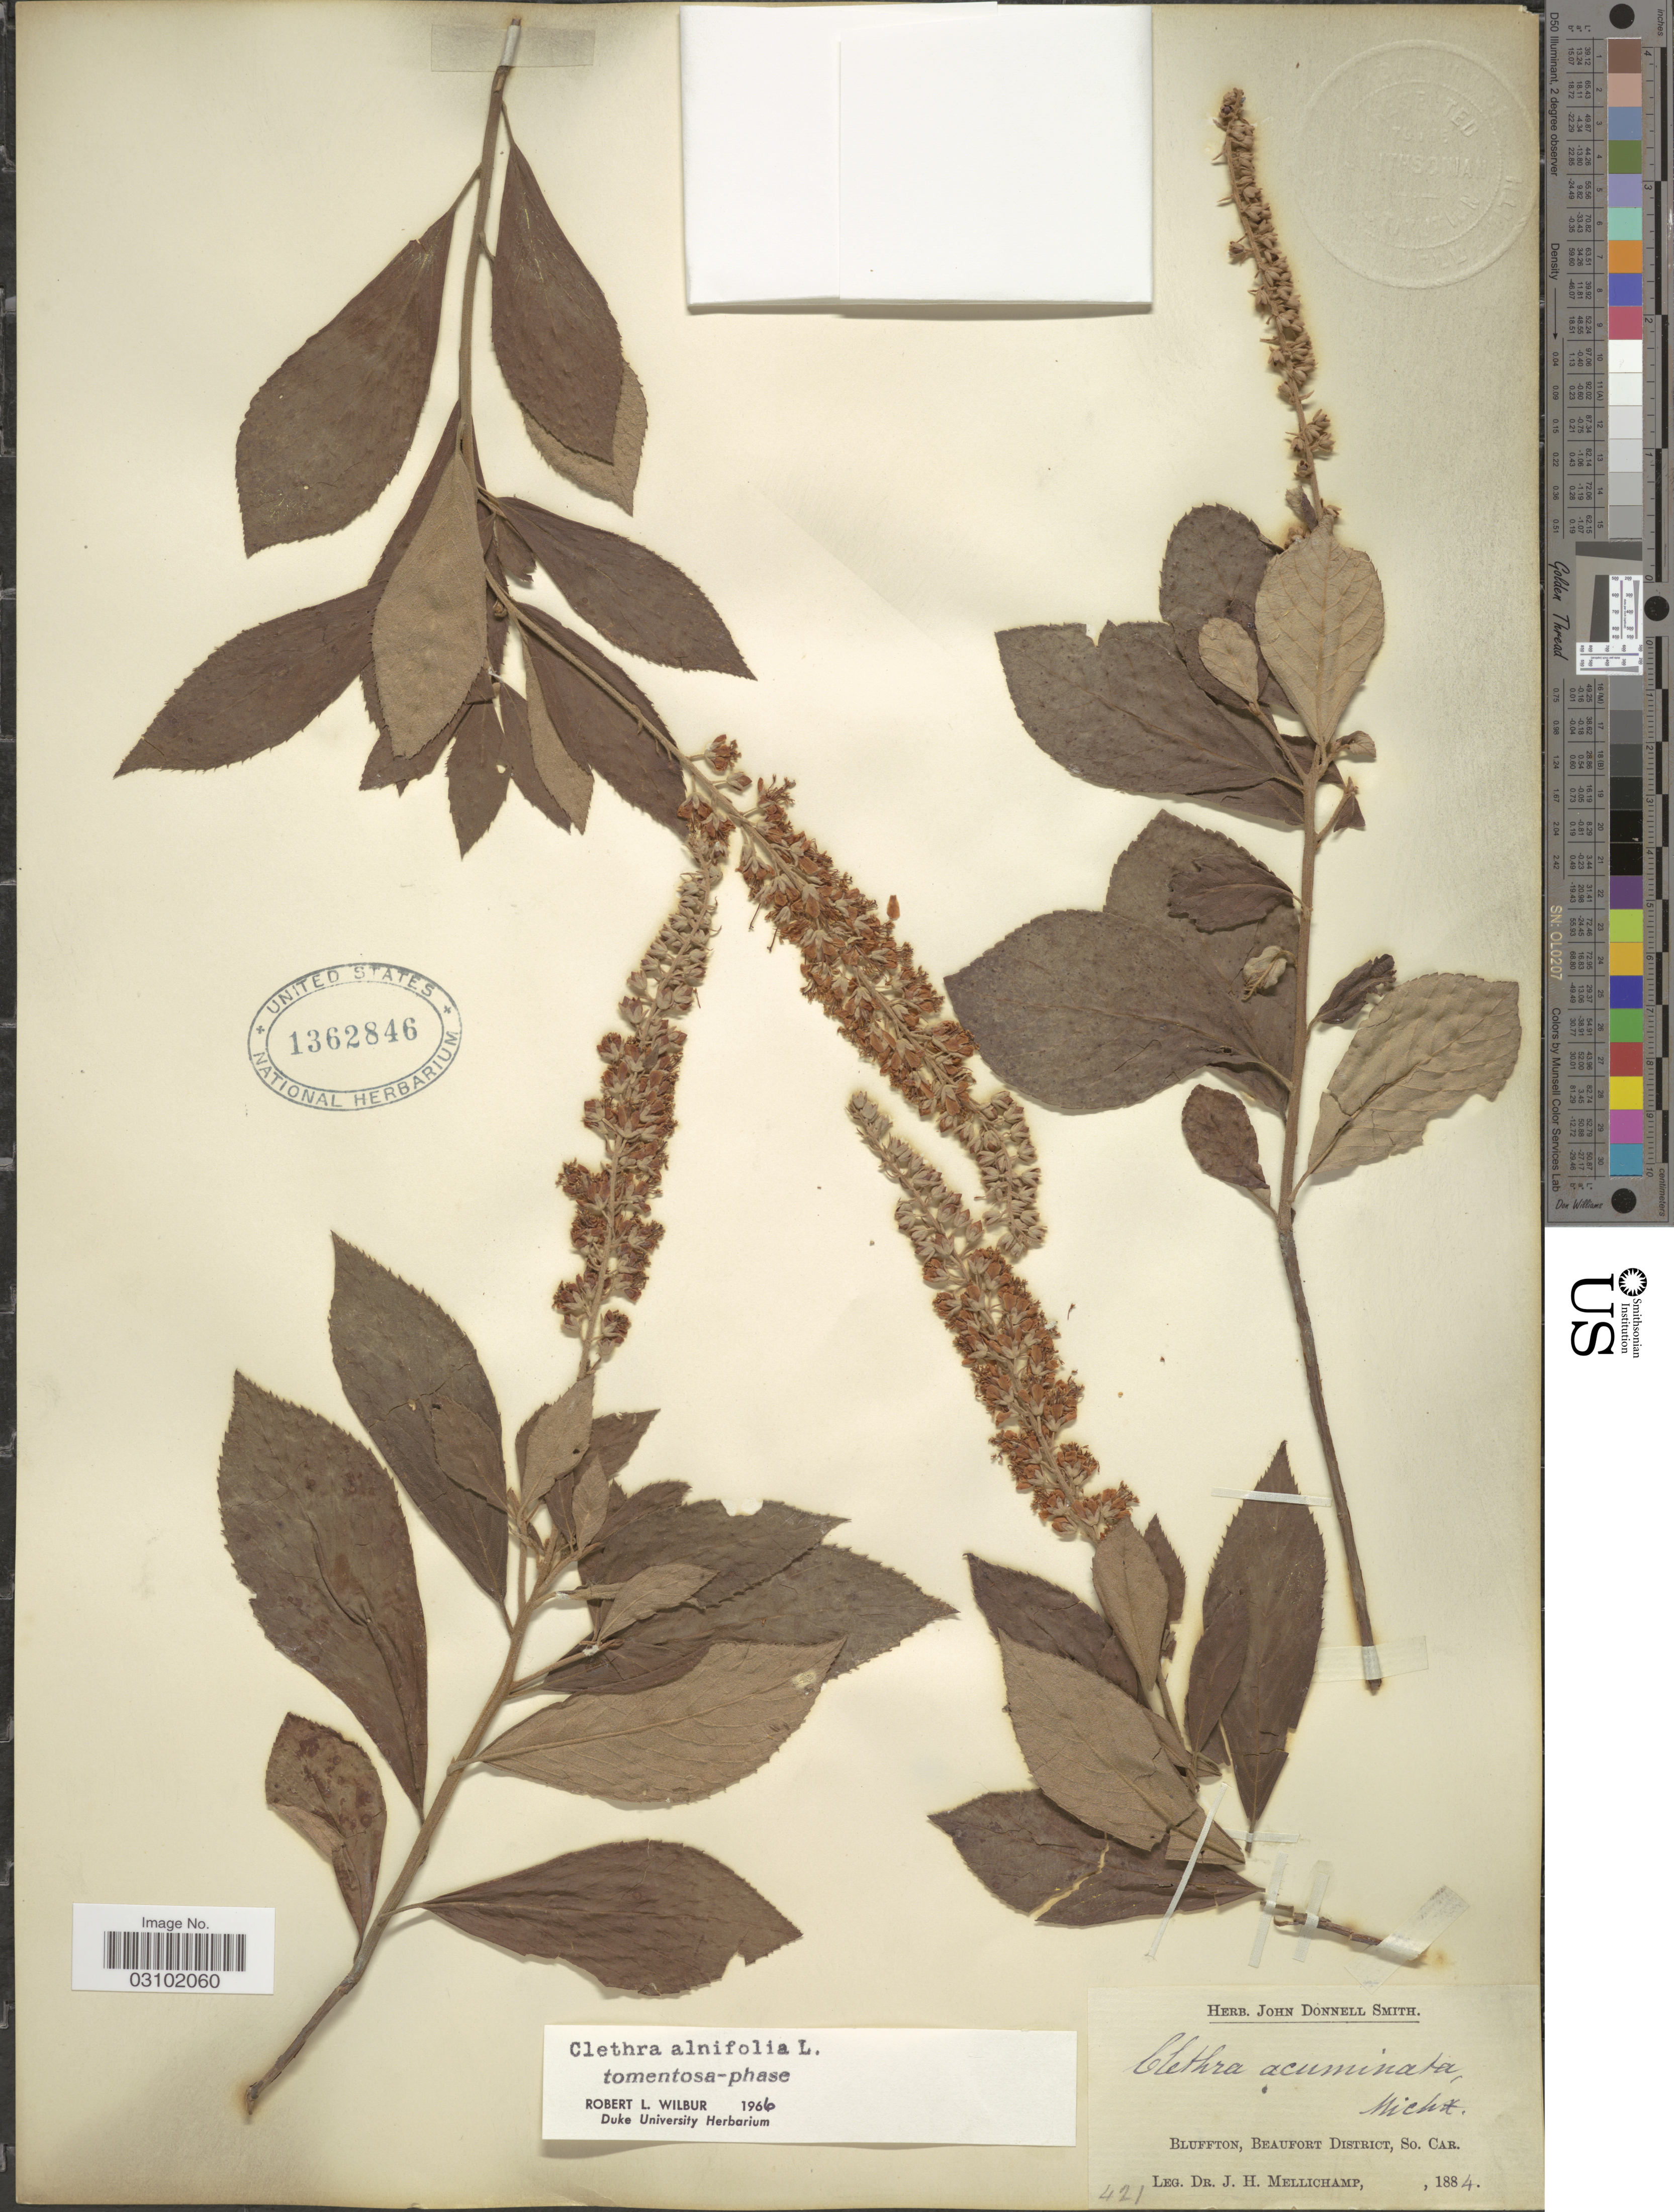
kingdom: Plantae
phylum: Tracheophyta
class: Magnoliopsida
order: Ericales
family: Clethraceae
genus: Clethra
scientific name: Clethra alnifolia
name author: L.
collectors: J. H. Mellichamp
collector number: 421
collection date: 1884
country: United States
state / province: South Carolina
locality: Bluffton, Beaufort District.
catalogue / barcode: US 1362846